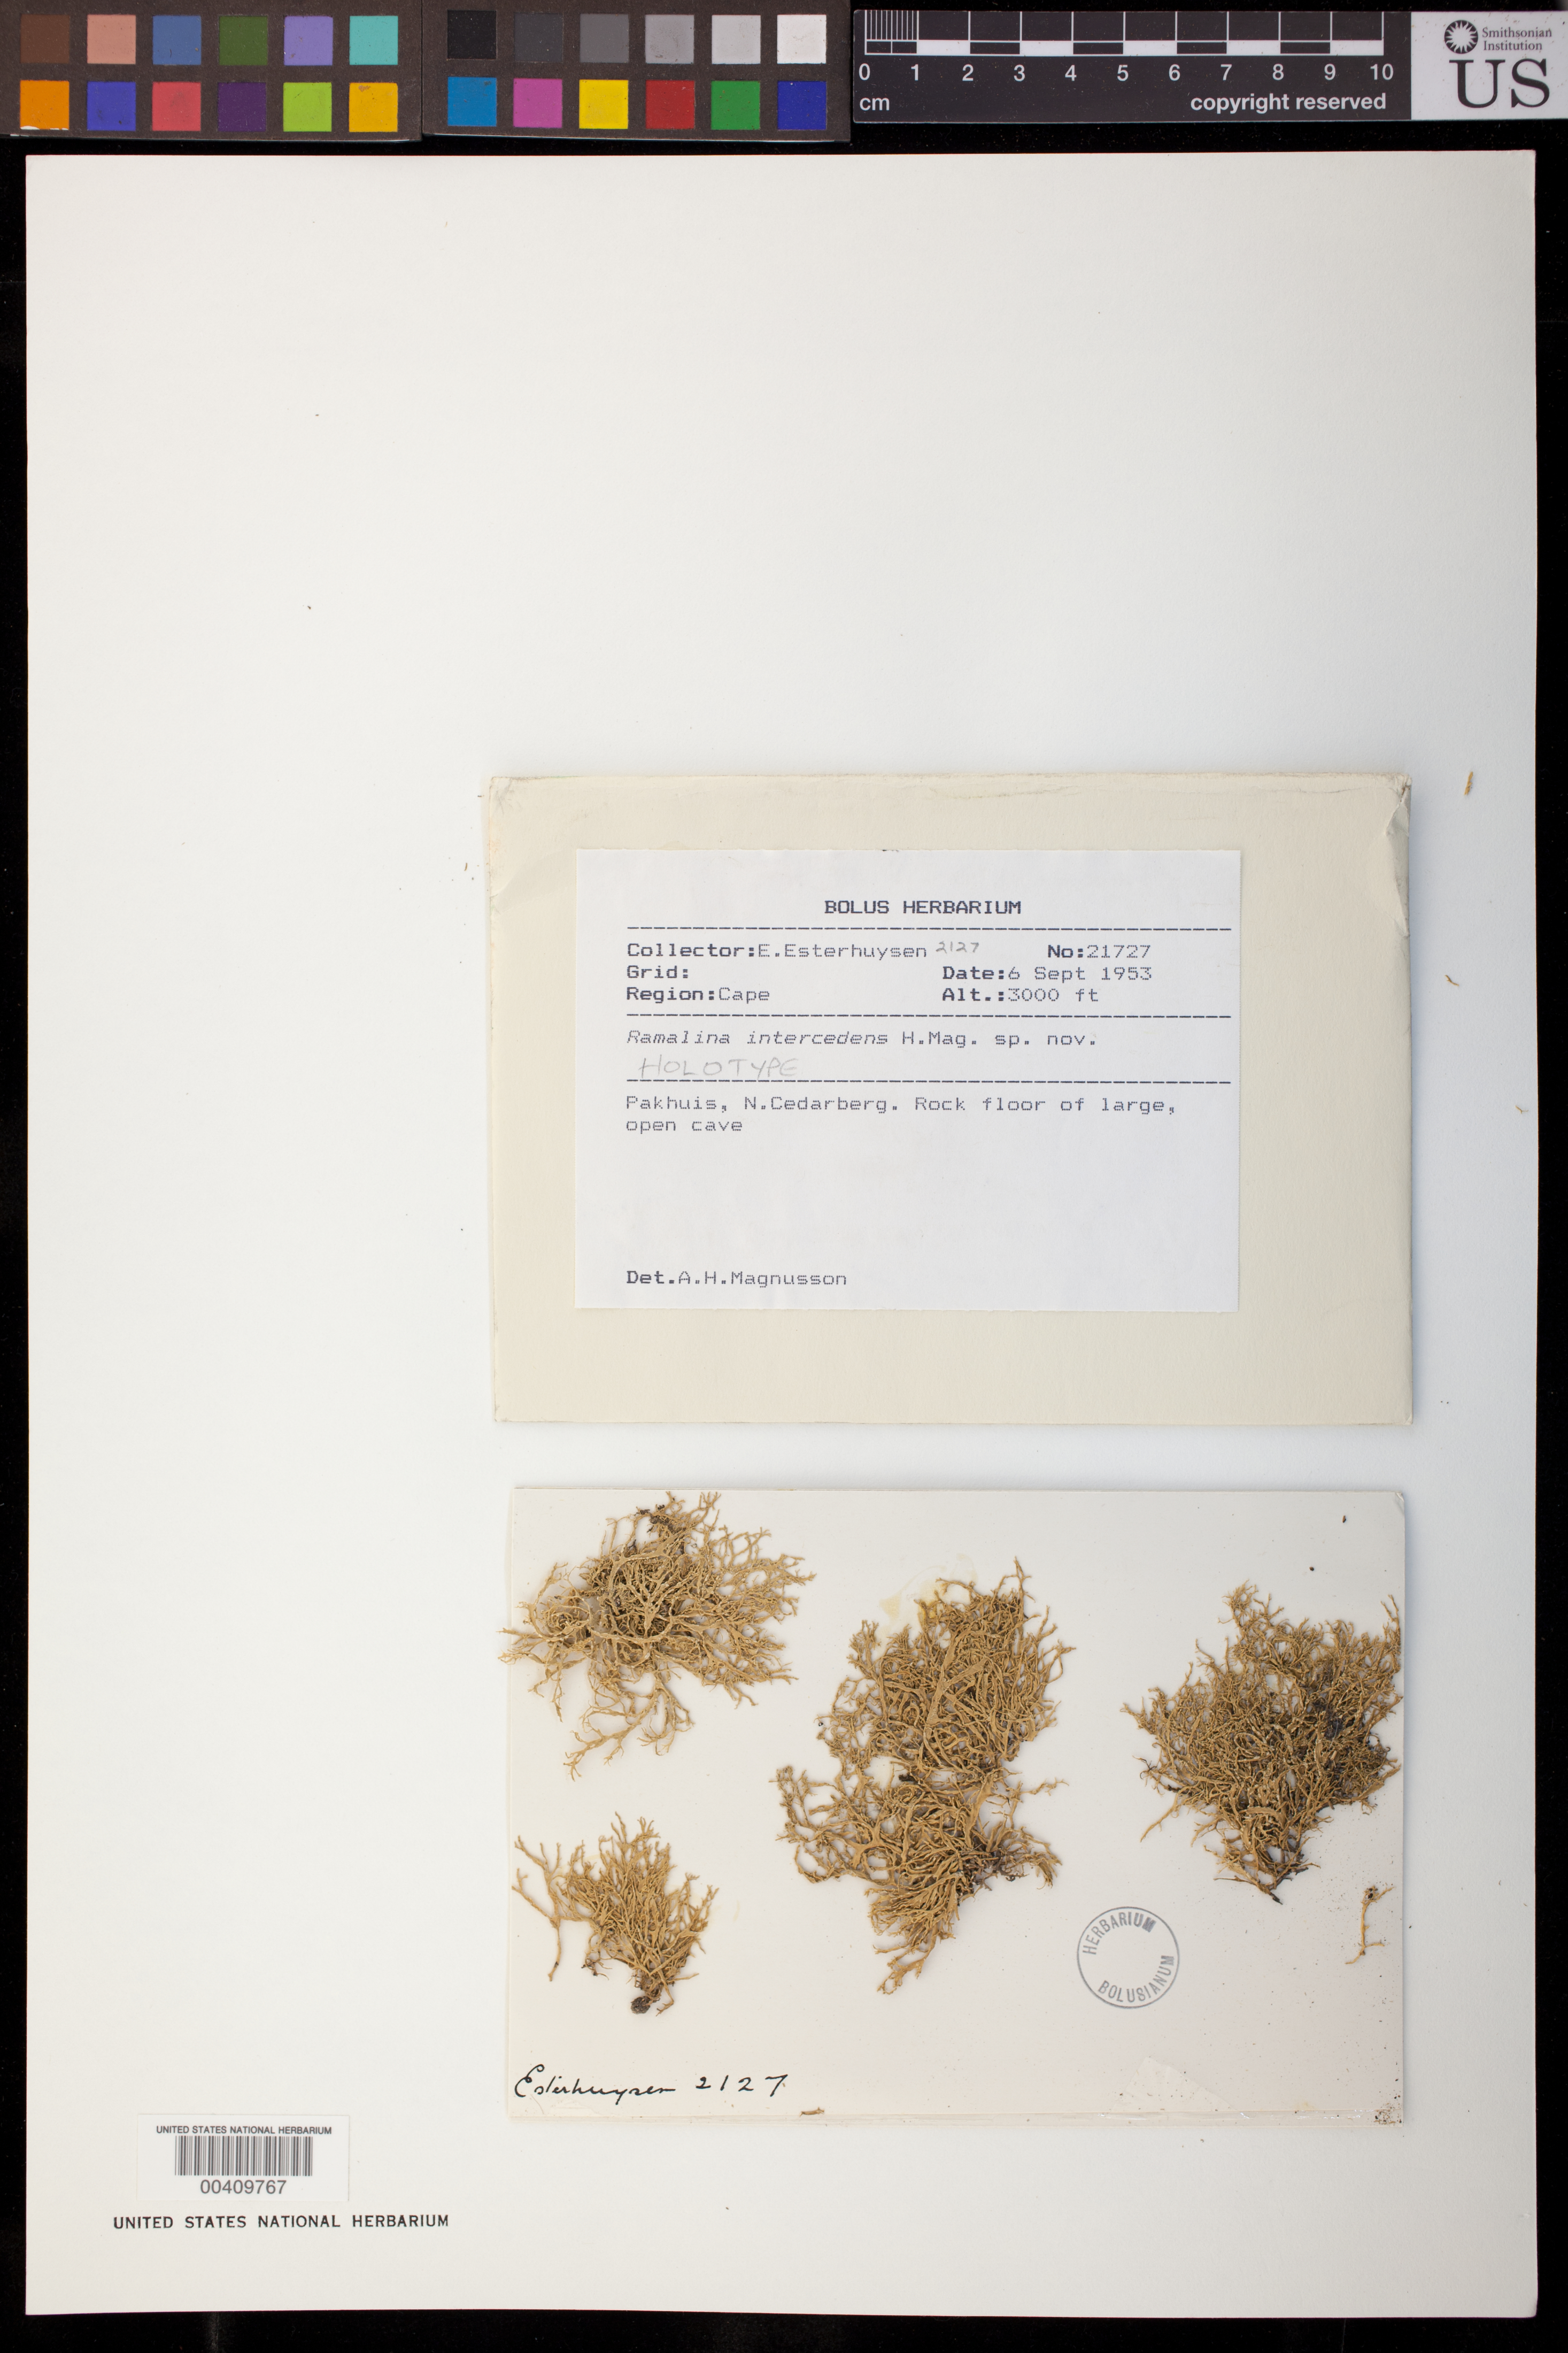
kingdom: Fungi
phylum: Ascomycota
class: Lecanoromycetes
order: Lecanorales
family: Ramalinaceae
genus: Ramalina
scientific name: Ramalina intercedens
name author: H. Magn.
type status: Holotype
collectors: E. E. Esterhuysen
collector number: (2127) 21727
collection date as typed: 06 Sep 1953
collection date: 1953-09-06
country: South Africa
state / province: Western Cape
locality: Pakhuis, N. Cedarberg.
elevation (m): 914